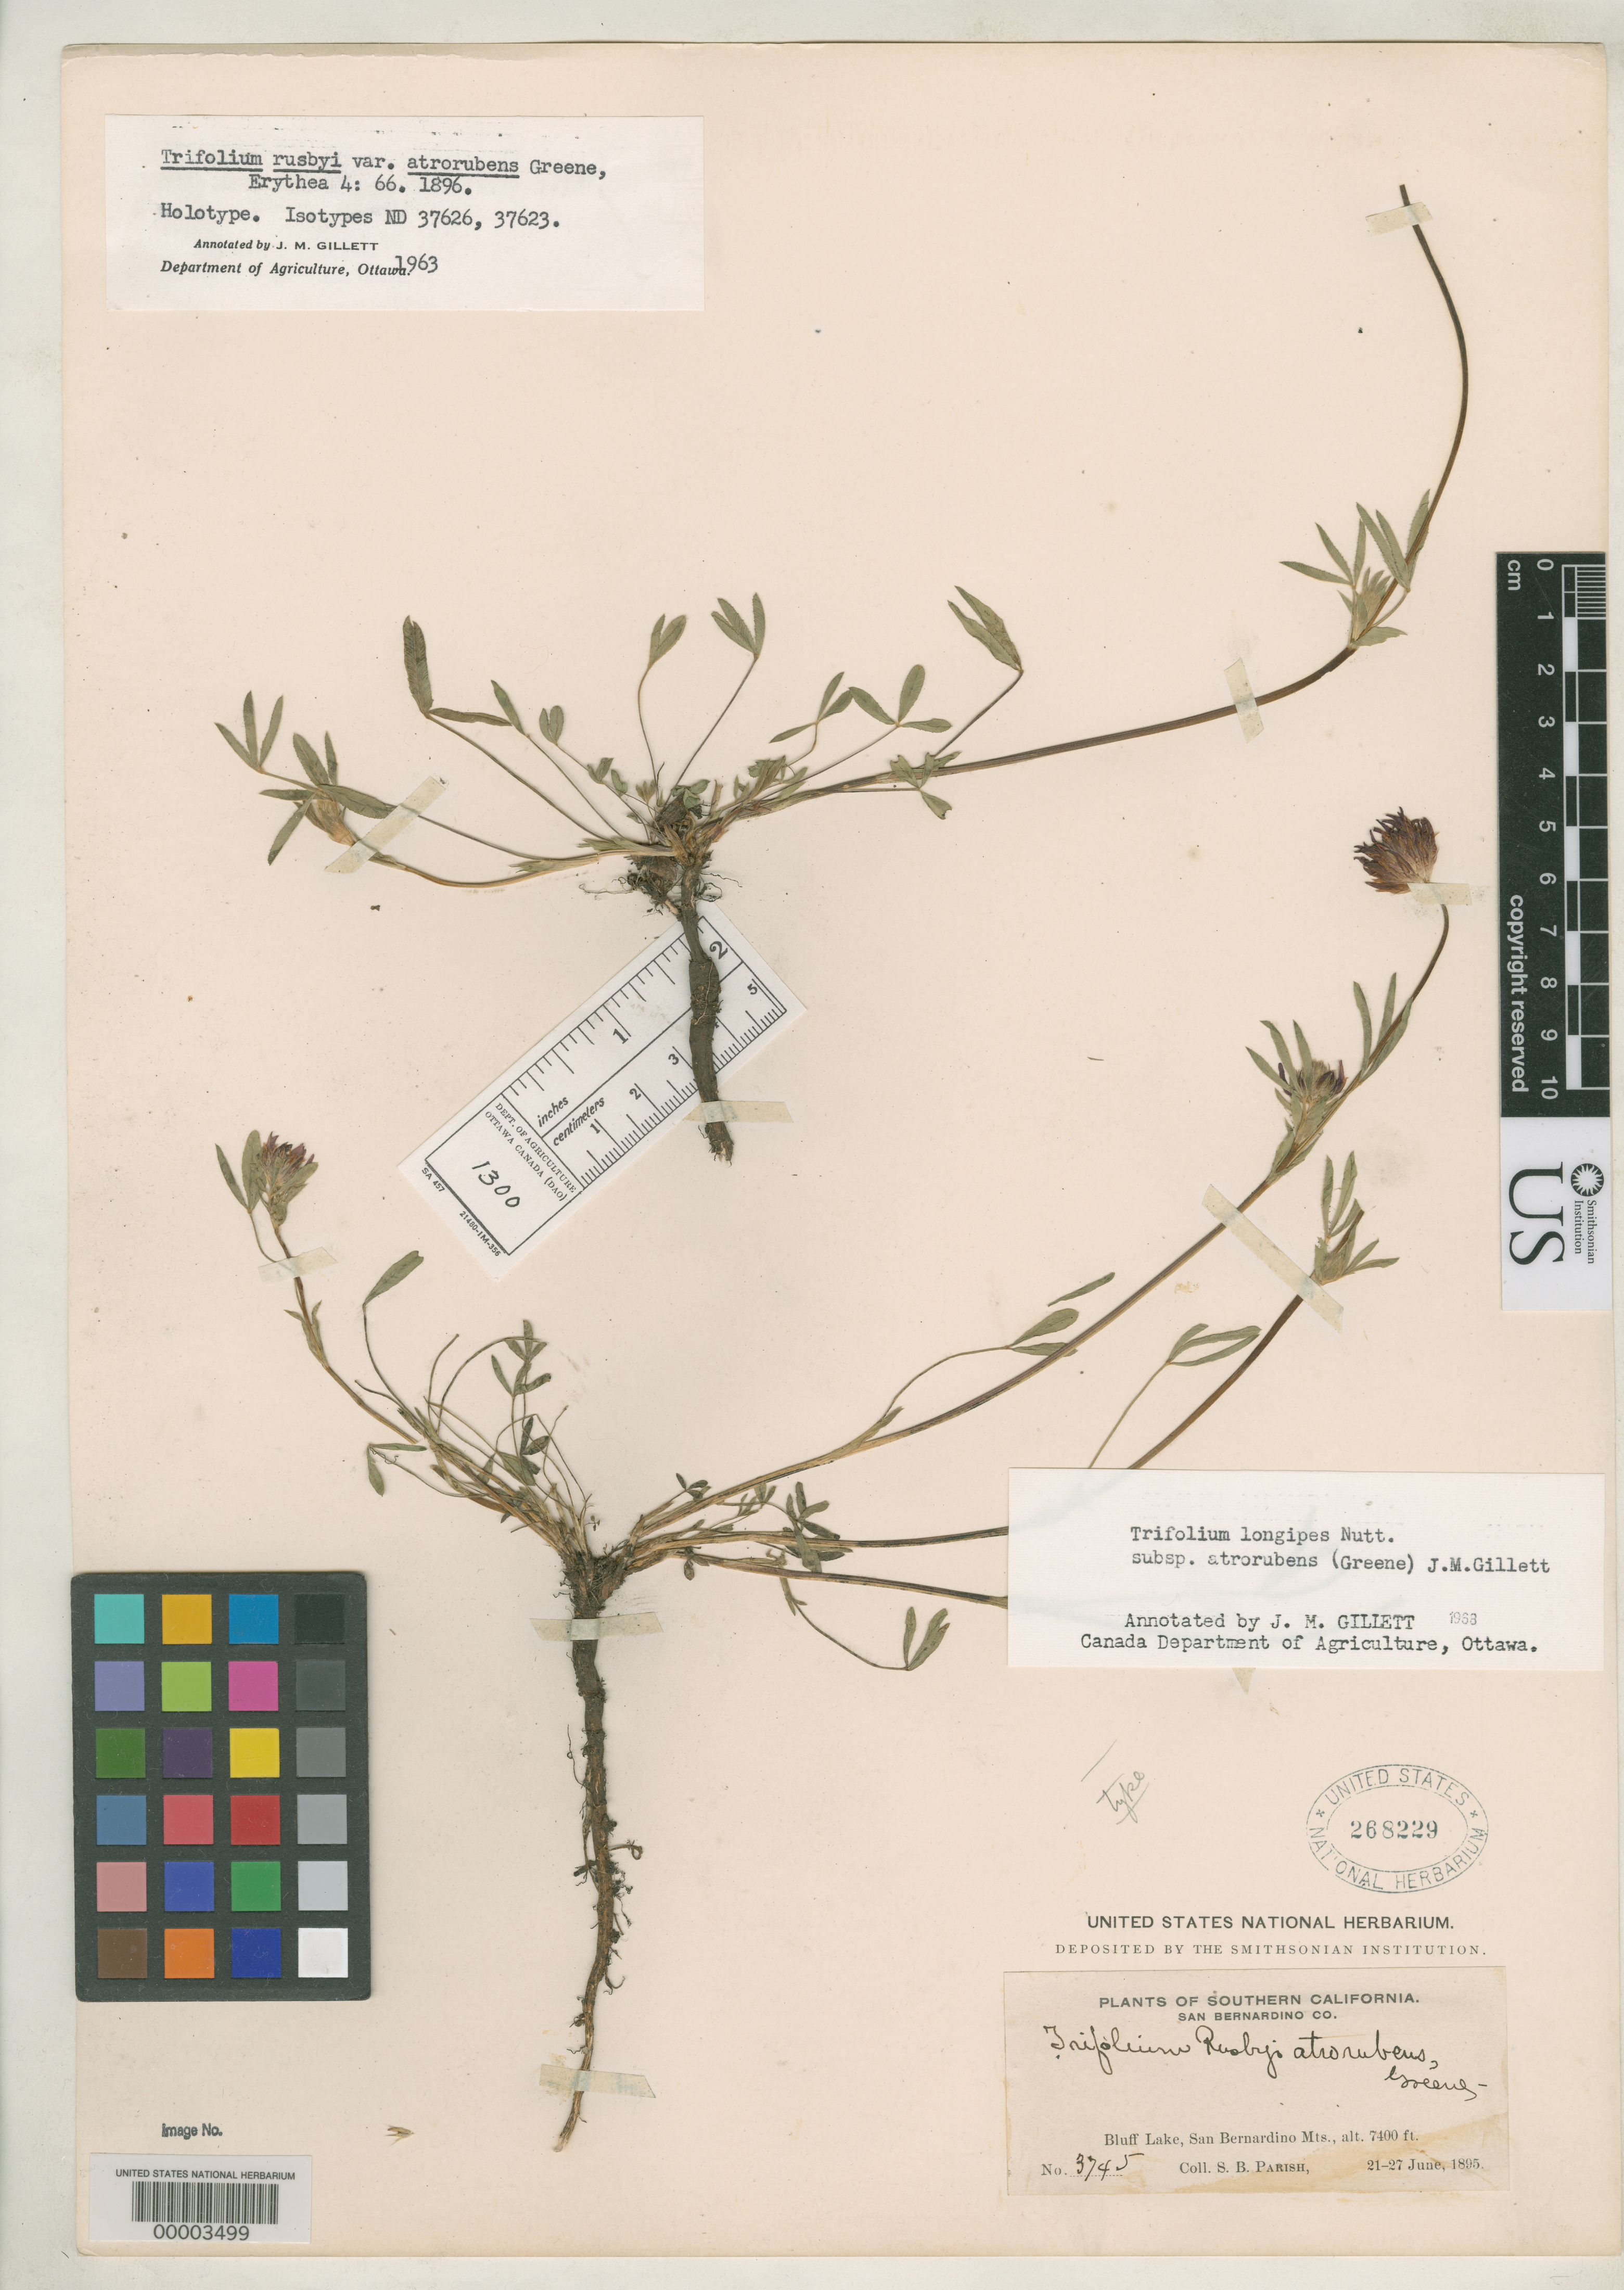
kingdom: Plantae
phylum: Tracheophyta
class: Magnoliopsida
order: Fabales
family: Fabaceae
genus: Trifolium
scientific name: Trifolium rusbyi var. atrorubens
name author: Greene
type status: Isotype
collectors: S. B. Parish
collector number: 3745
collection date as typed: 21 Jun 1895 to 27 Jun 1895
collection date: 1895-06-21/1895-06-27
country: United States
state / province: California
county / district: San Bernardino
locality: "Bluff Lake", San Bernardino Mts.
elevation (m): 2256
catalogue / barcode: US 268229